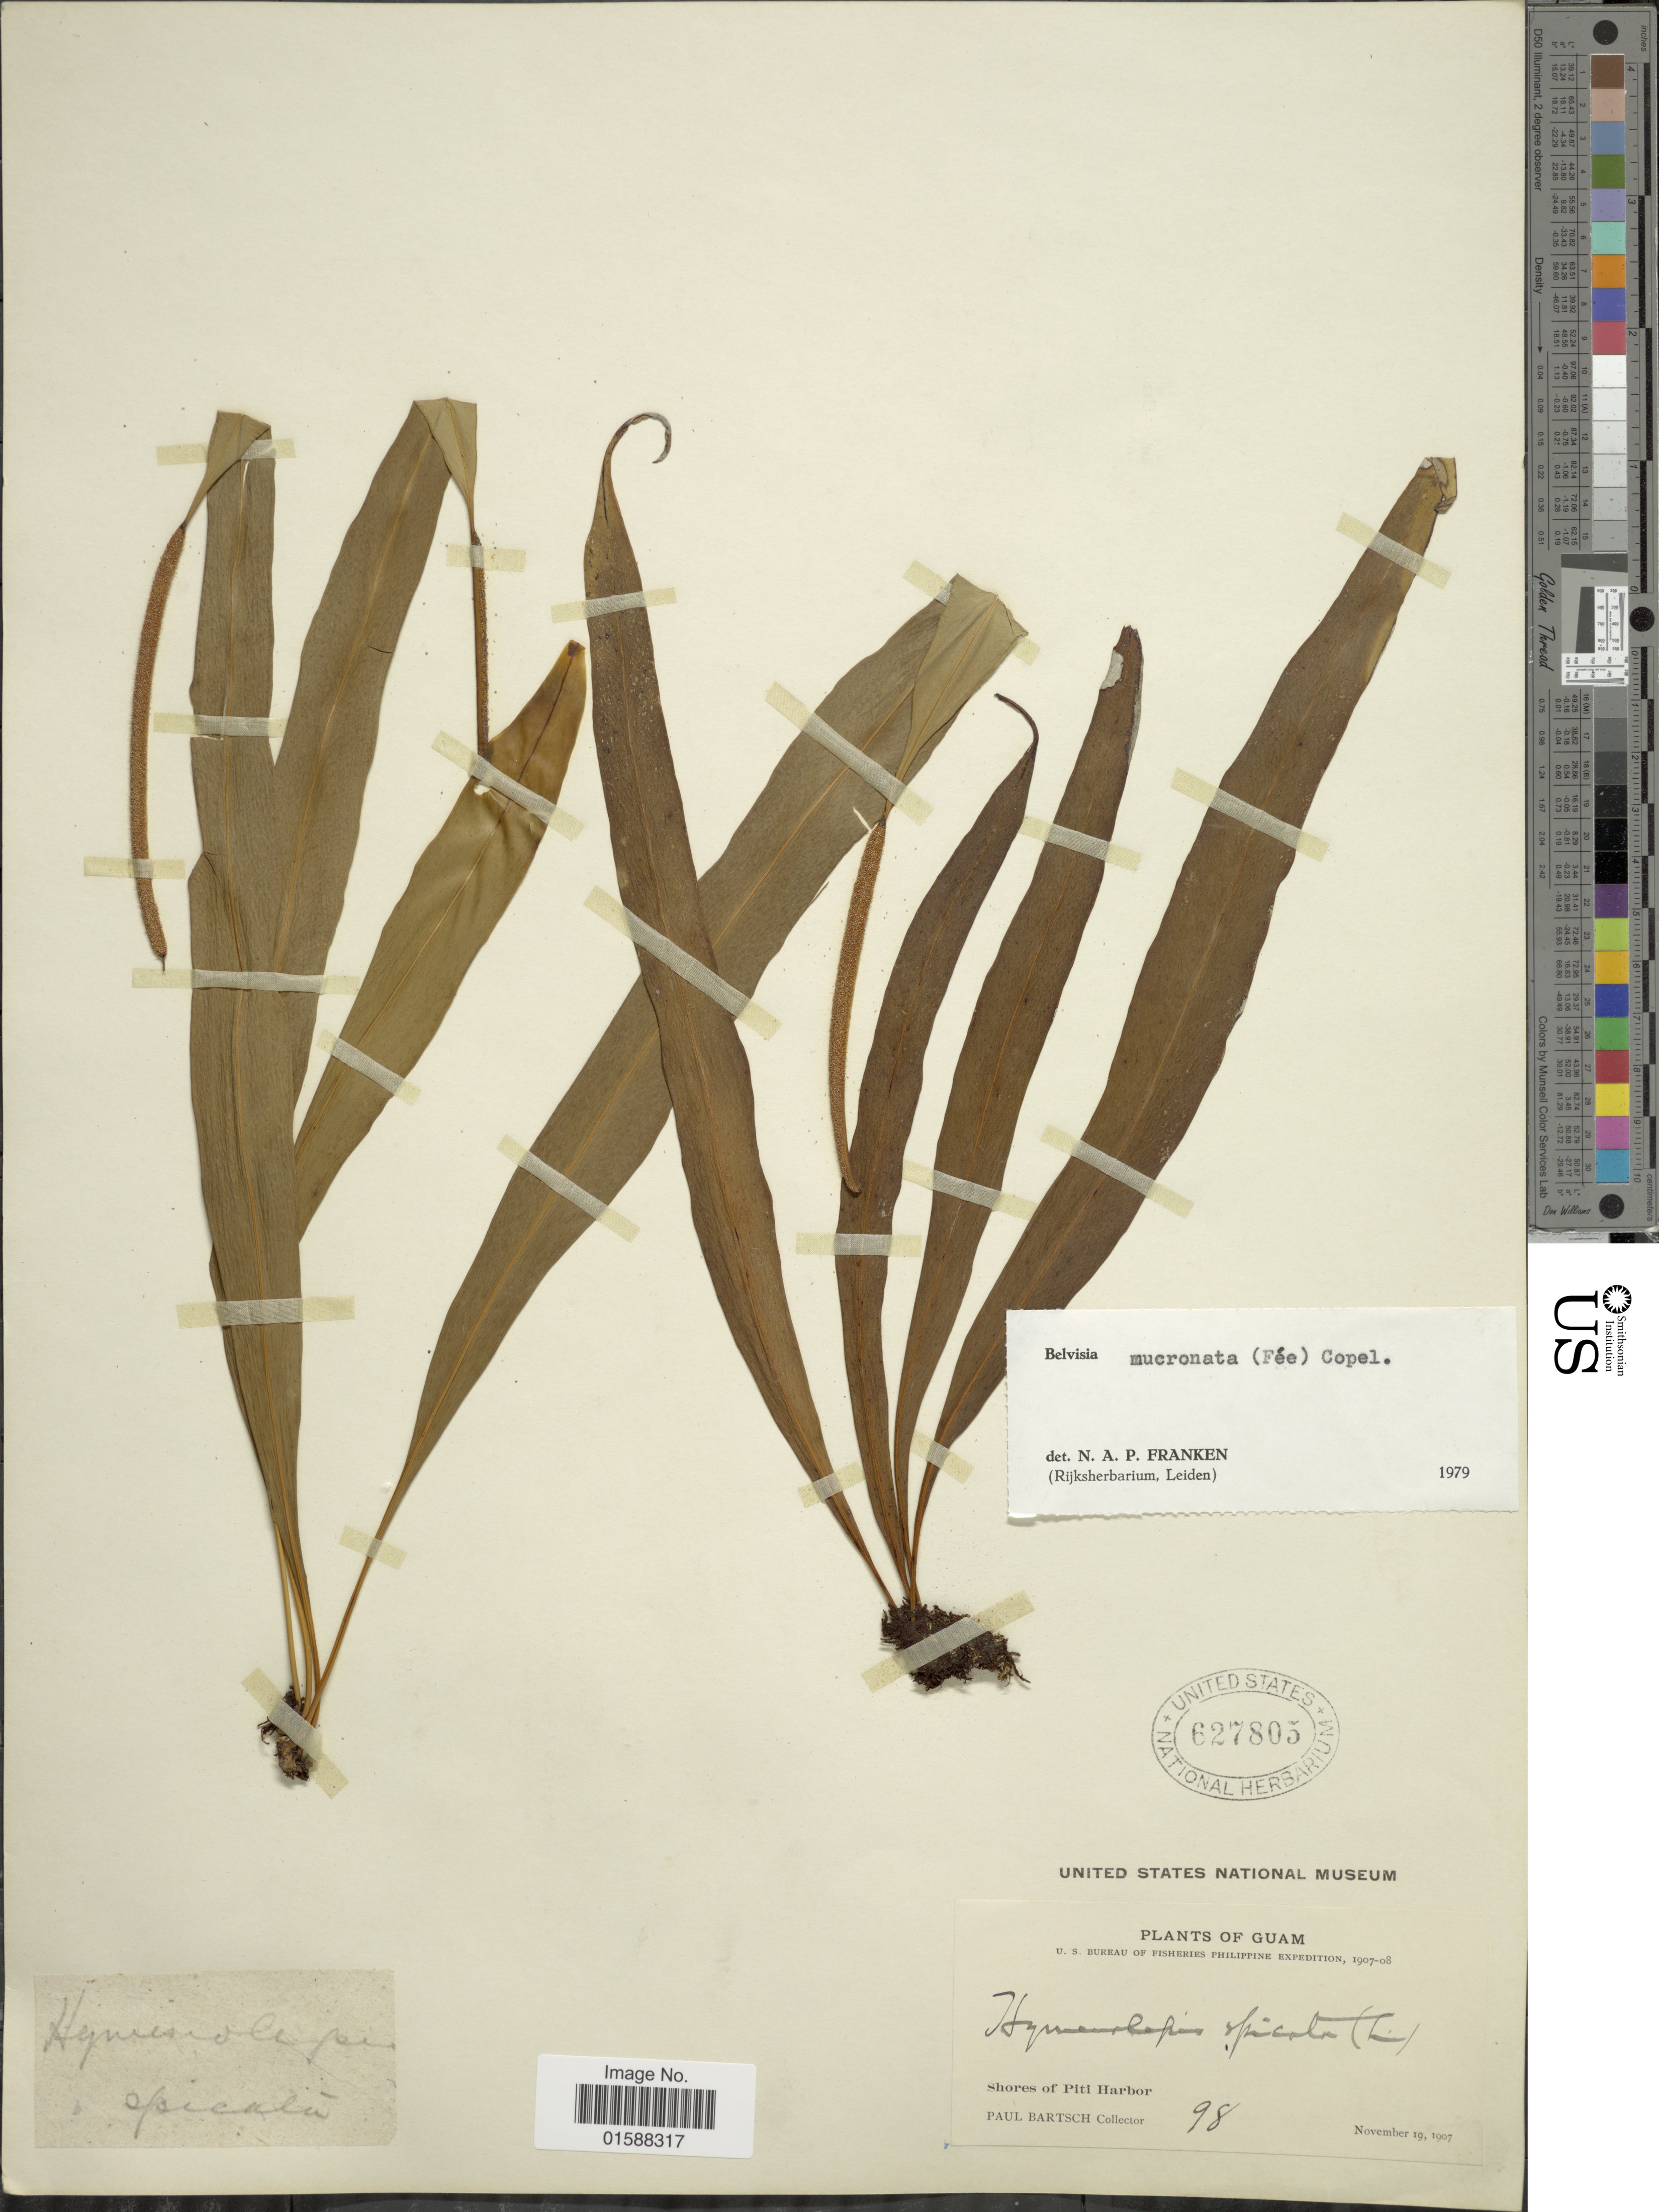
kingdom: Plantae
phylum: Tracheophyta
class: Polypodiopsida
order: Polypodiales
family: Polypodiaceae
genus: Lepisorus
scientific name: Lepisorus mucronatus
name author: (Fée) Li S. Wang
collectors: P. Bartsch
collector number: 98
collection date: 1907-11-19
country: Guam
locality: Shores of Piti Harbor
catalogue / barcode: US 627805